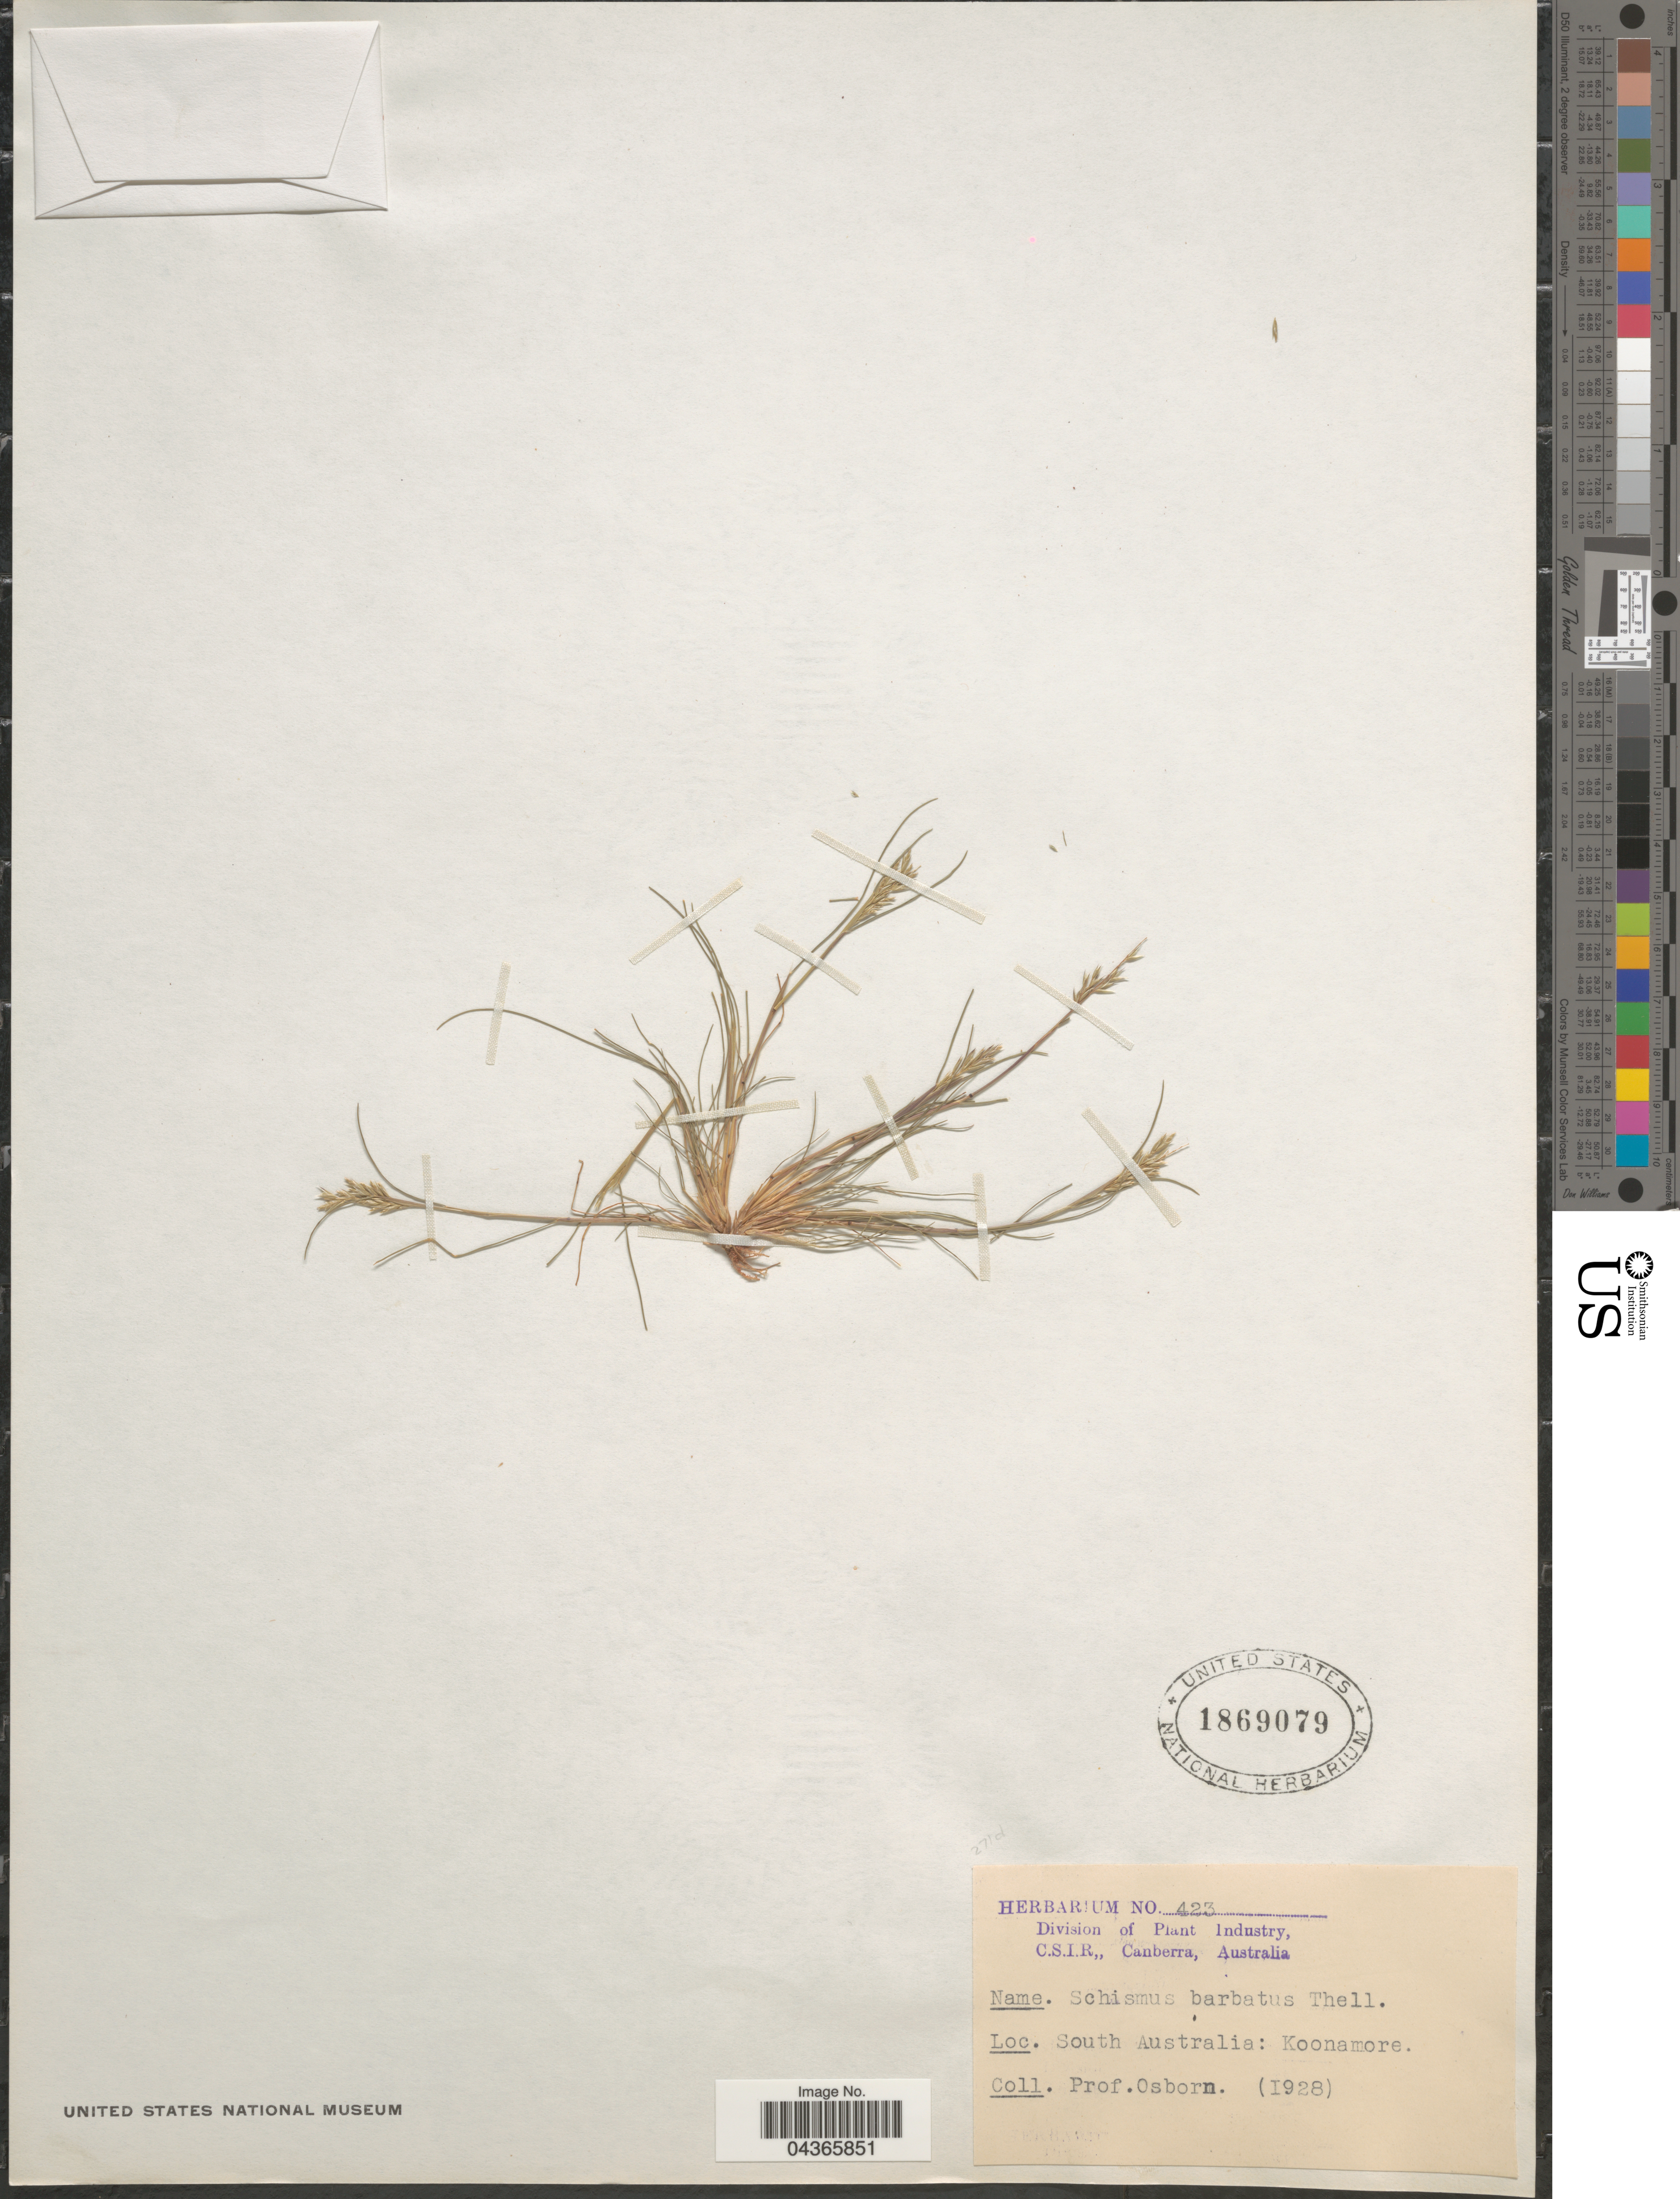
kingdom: Plantae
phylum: Tracheophyta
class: Liliopsida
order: Poales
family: Poaceae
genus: Schismus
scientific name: Schismus barbatus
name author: (L.) Thell.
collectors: -- Osborn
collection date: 1928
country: Australia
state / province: South Australia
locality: Koonamore.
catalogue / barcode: US 1869079